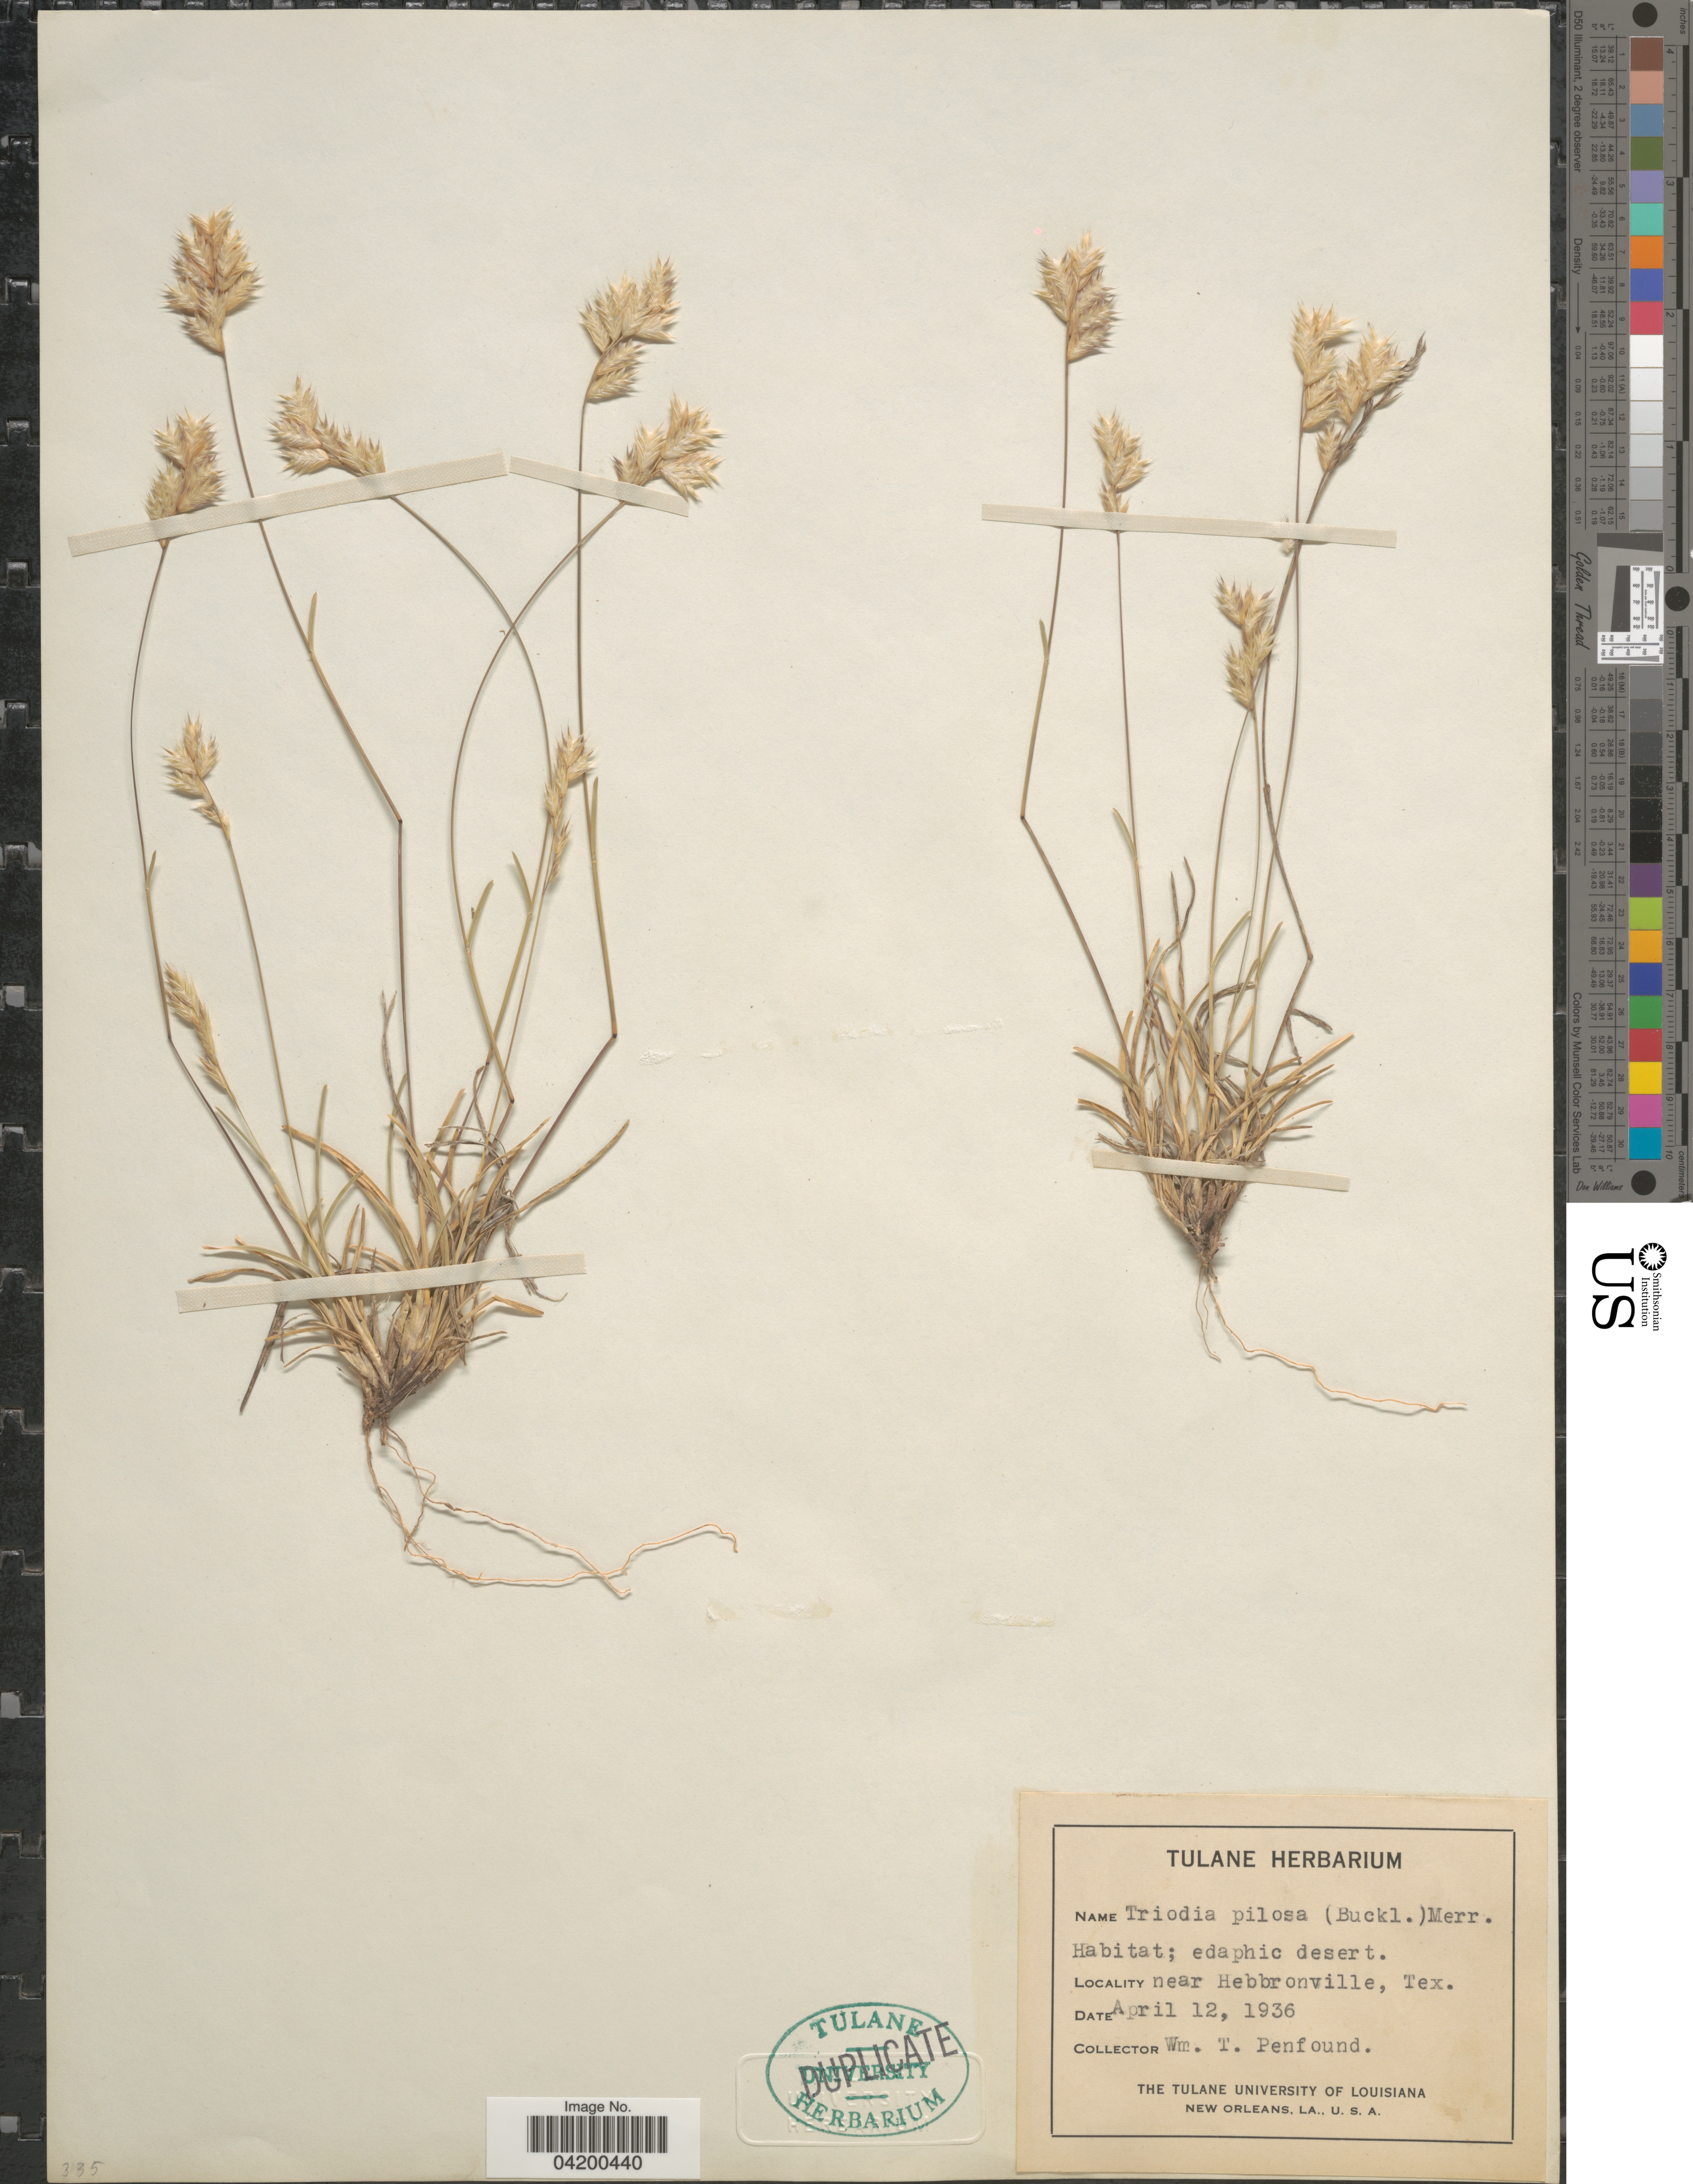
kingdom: Plantae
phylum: Tracheophyta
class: Liliopsida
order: Poales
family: Poaceae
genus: Erioneuron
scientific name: Erioneuron pilosum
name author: (Buckley) Nash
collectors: W. Penfound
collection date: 1936-04-12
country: United States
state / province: Texas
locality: Near Hebbronville.